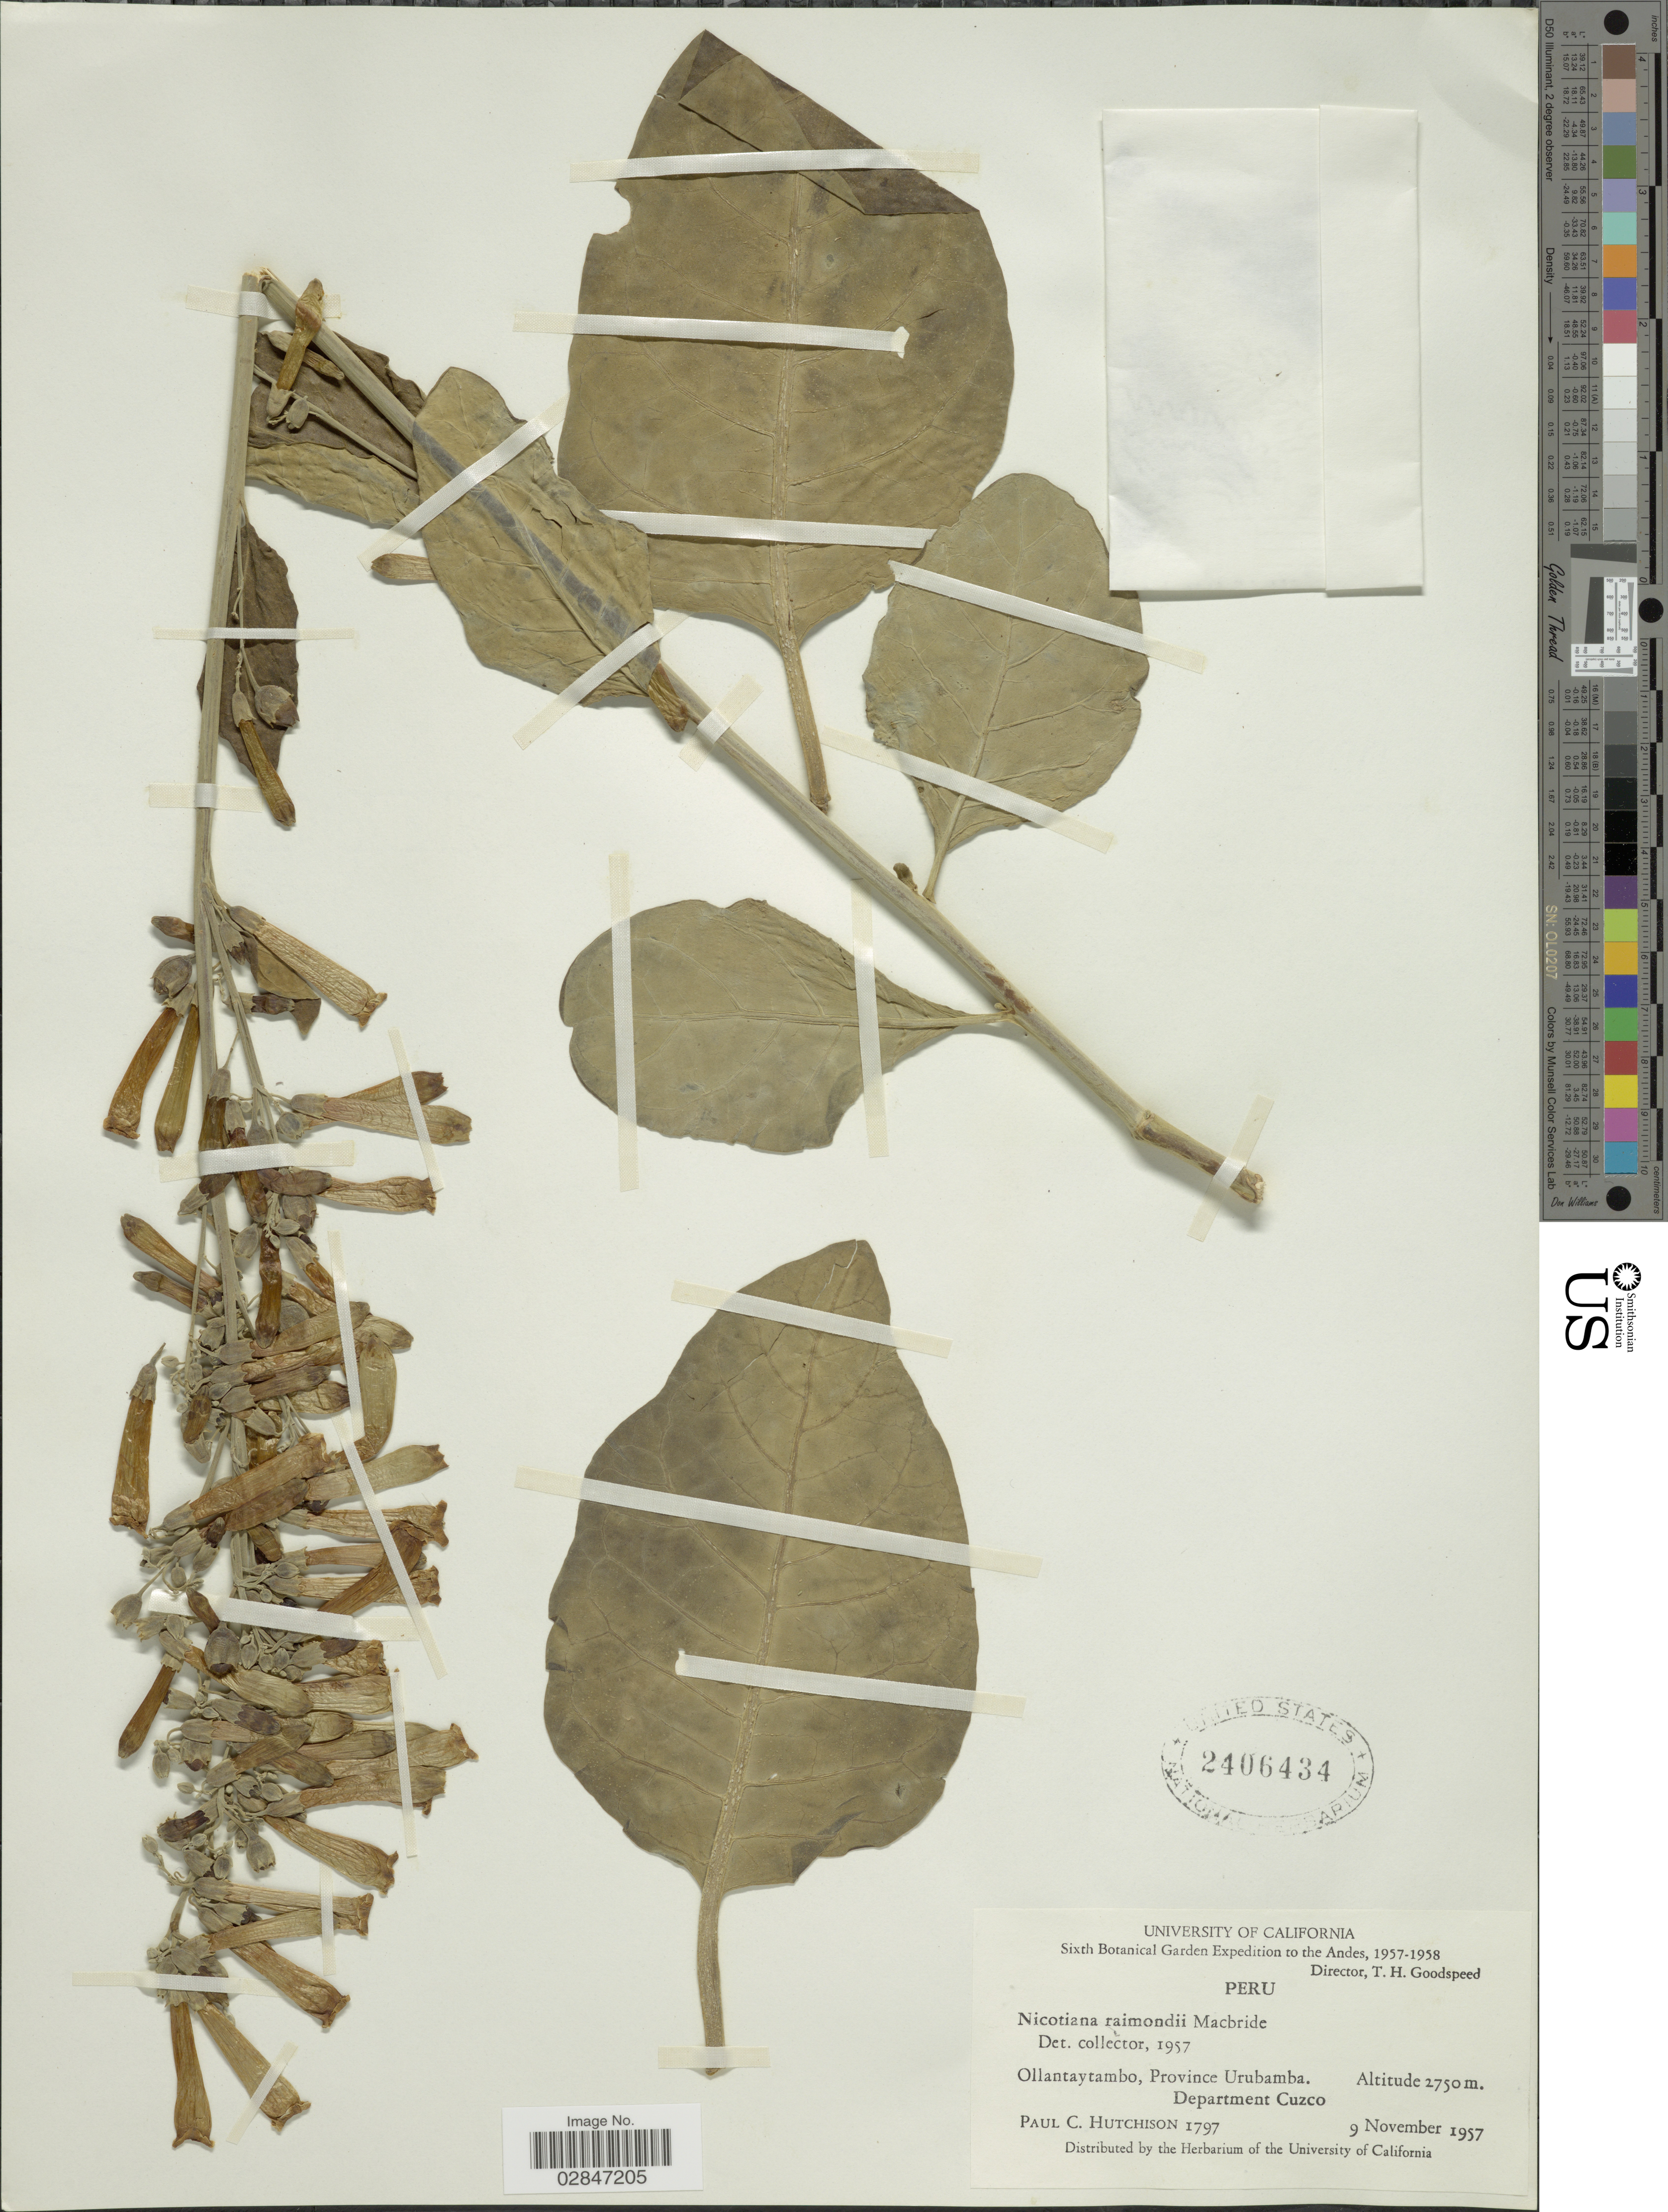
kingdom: Plantae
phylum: Tracheophyta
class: Magnoliopsida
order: Solanales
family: Solanaceae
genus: Nicotiana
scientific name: Nicotiana raimondii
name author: J.F. Macbr.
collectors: P. C. Hutchison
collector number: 1797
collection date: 1957-11-09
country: Peru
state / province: Cusco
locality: Ollantaytambo, Province Urubamba, Department Cuzco, The Andes.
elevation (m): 2750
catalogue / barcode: US 2406434